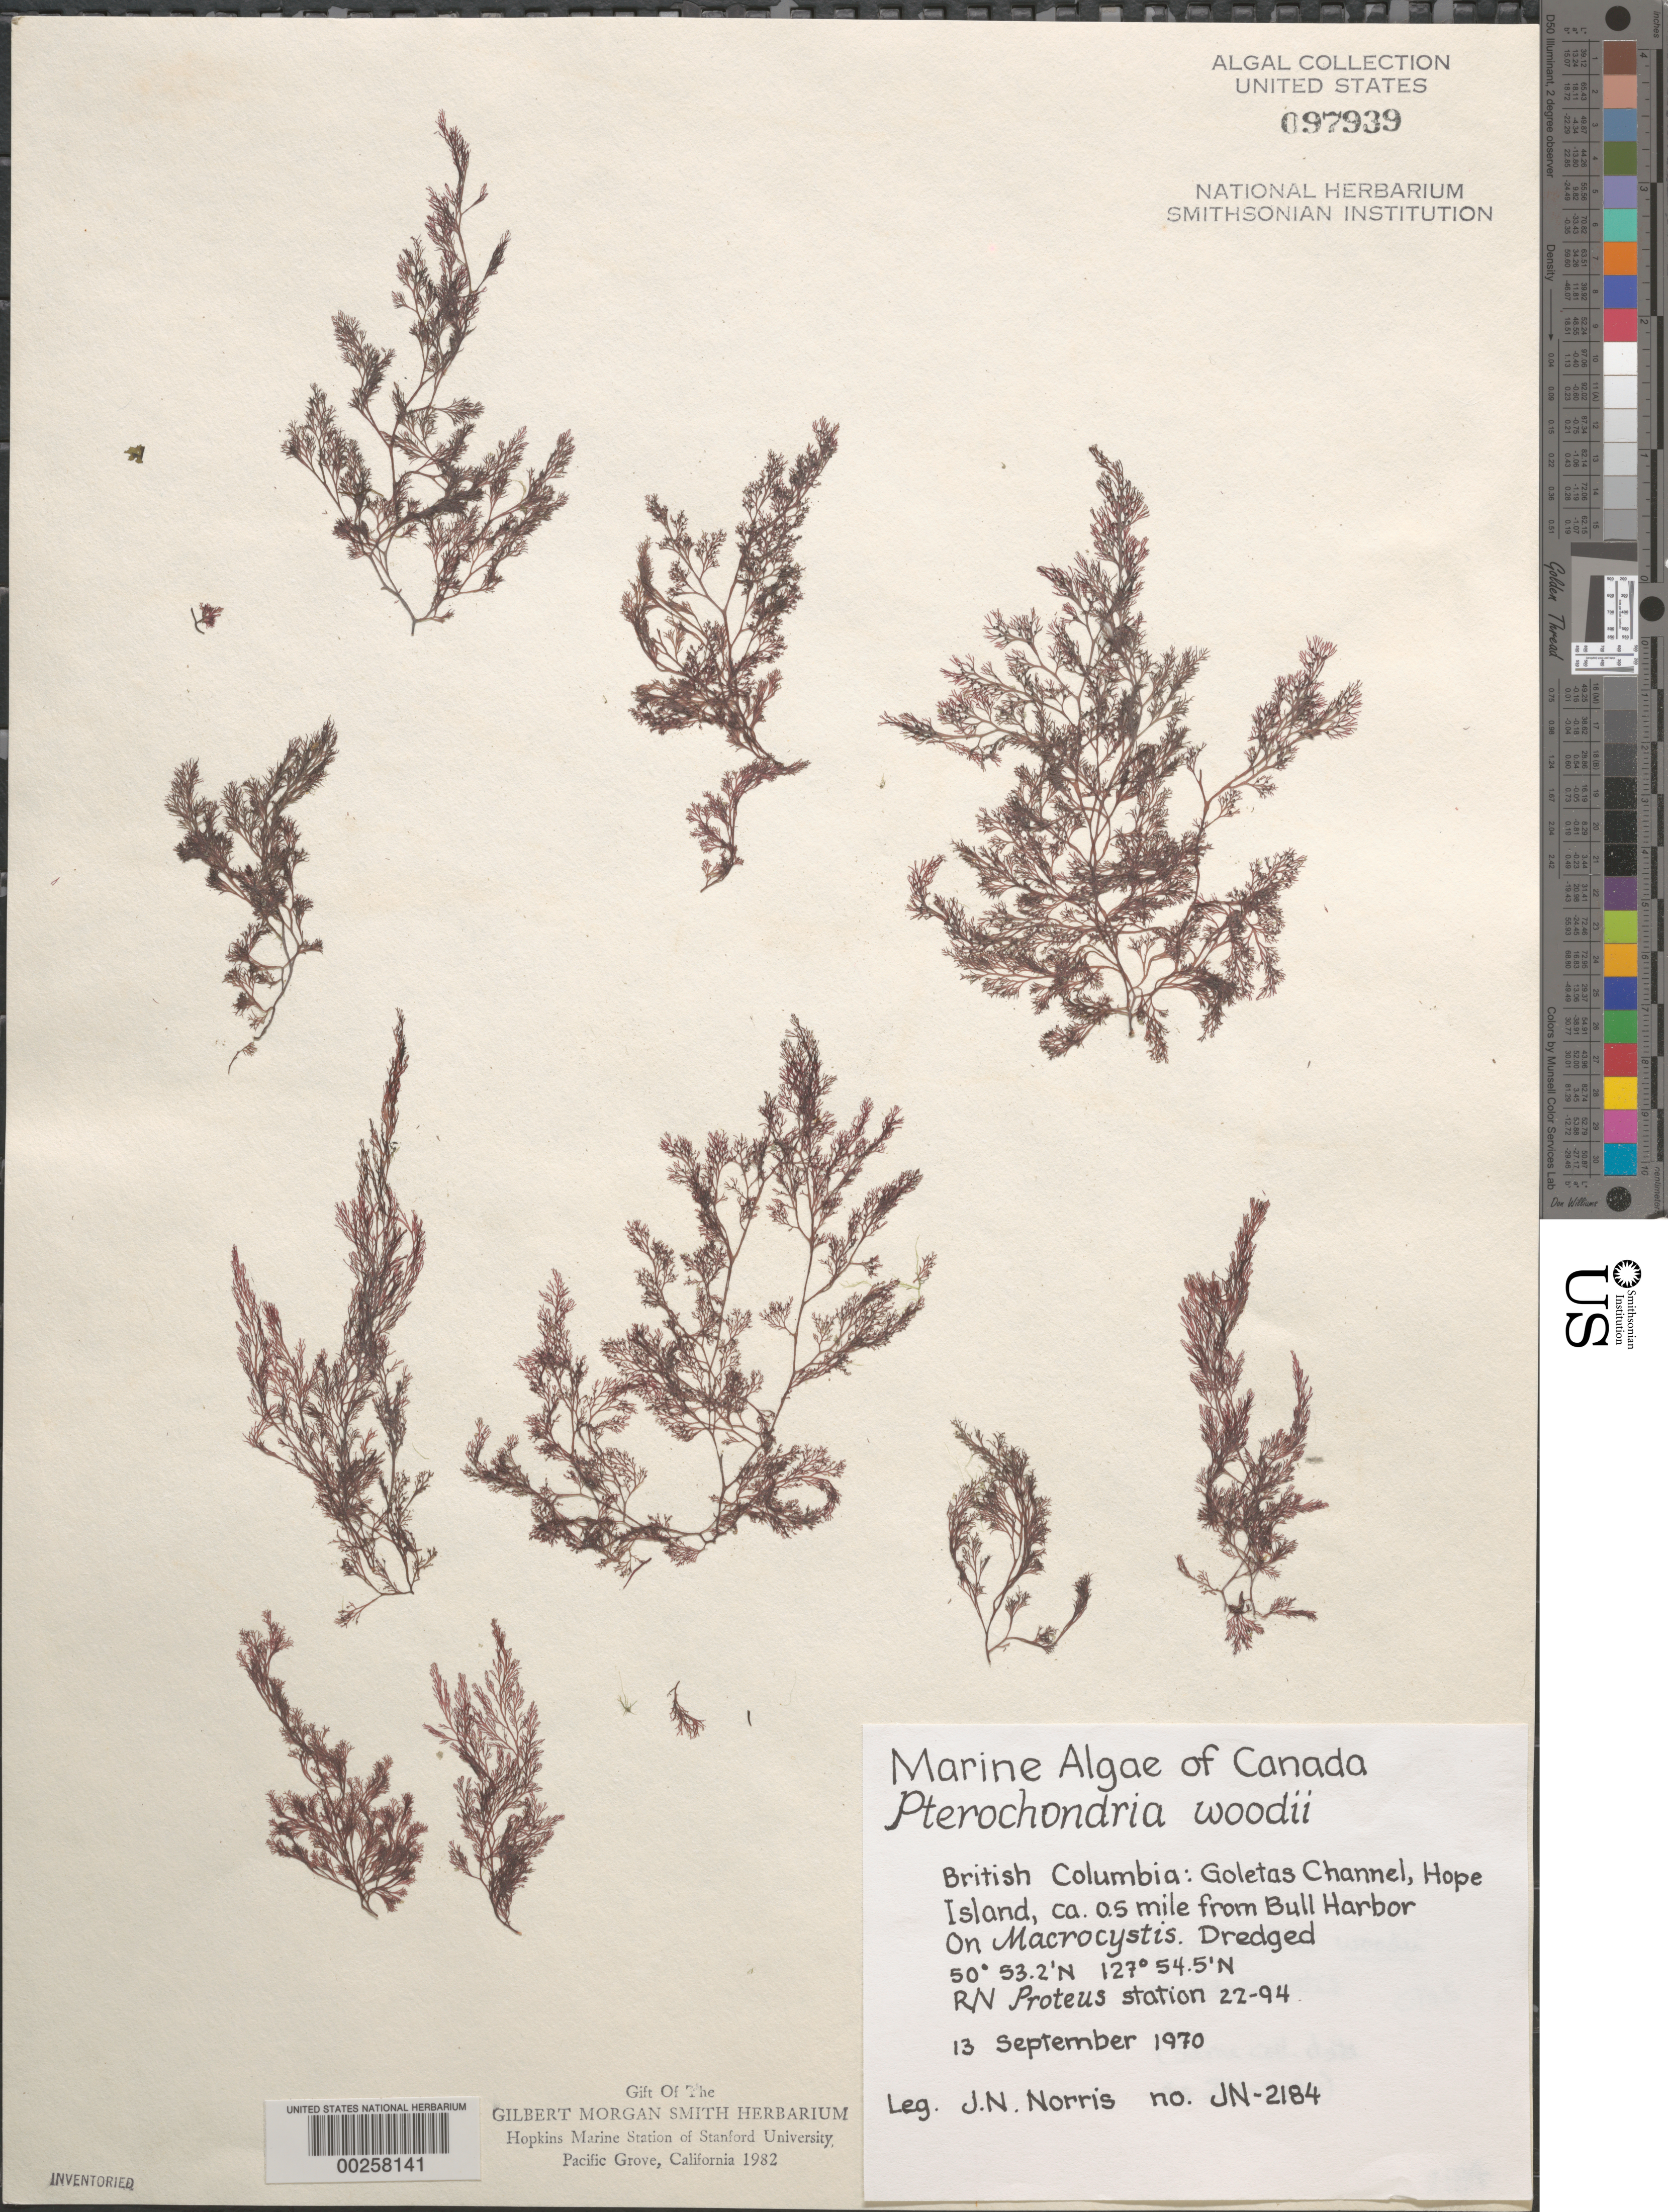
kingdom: Plantae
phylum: Rhodophyta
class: Florideophyceae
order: Ceramiales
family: Rhodomelaceae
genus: Pterochondria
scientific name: Pterochondria woodii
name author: (Harv.) Hollenb.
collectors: J. N. Norris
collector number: JN-2184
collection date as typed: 13 Sep 1970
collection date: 1970-09-13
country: Canada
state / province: British Columbia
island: Hope Island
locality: Goletas Channel, ca. 0.5 mile from Bull Harbor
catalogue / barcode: US 97939